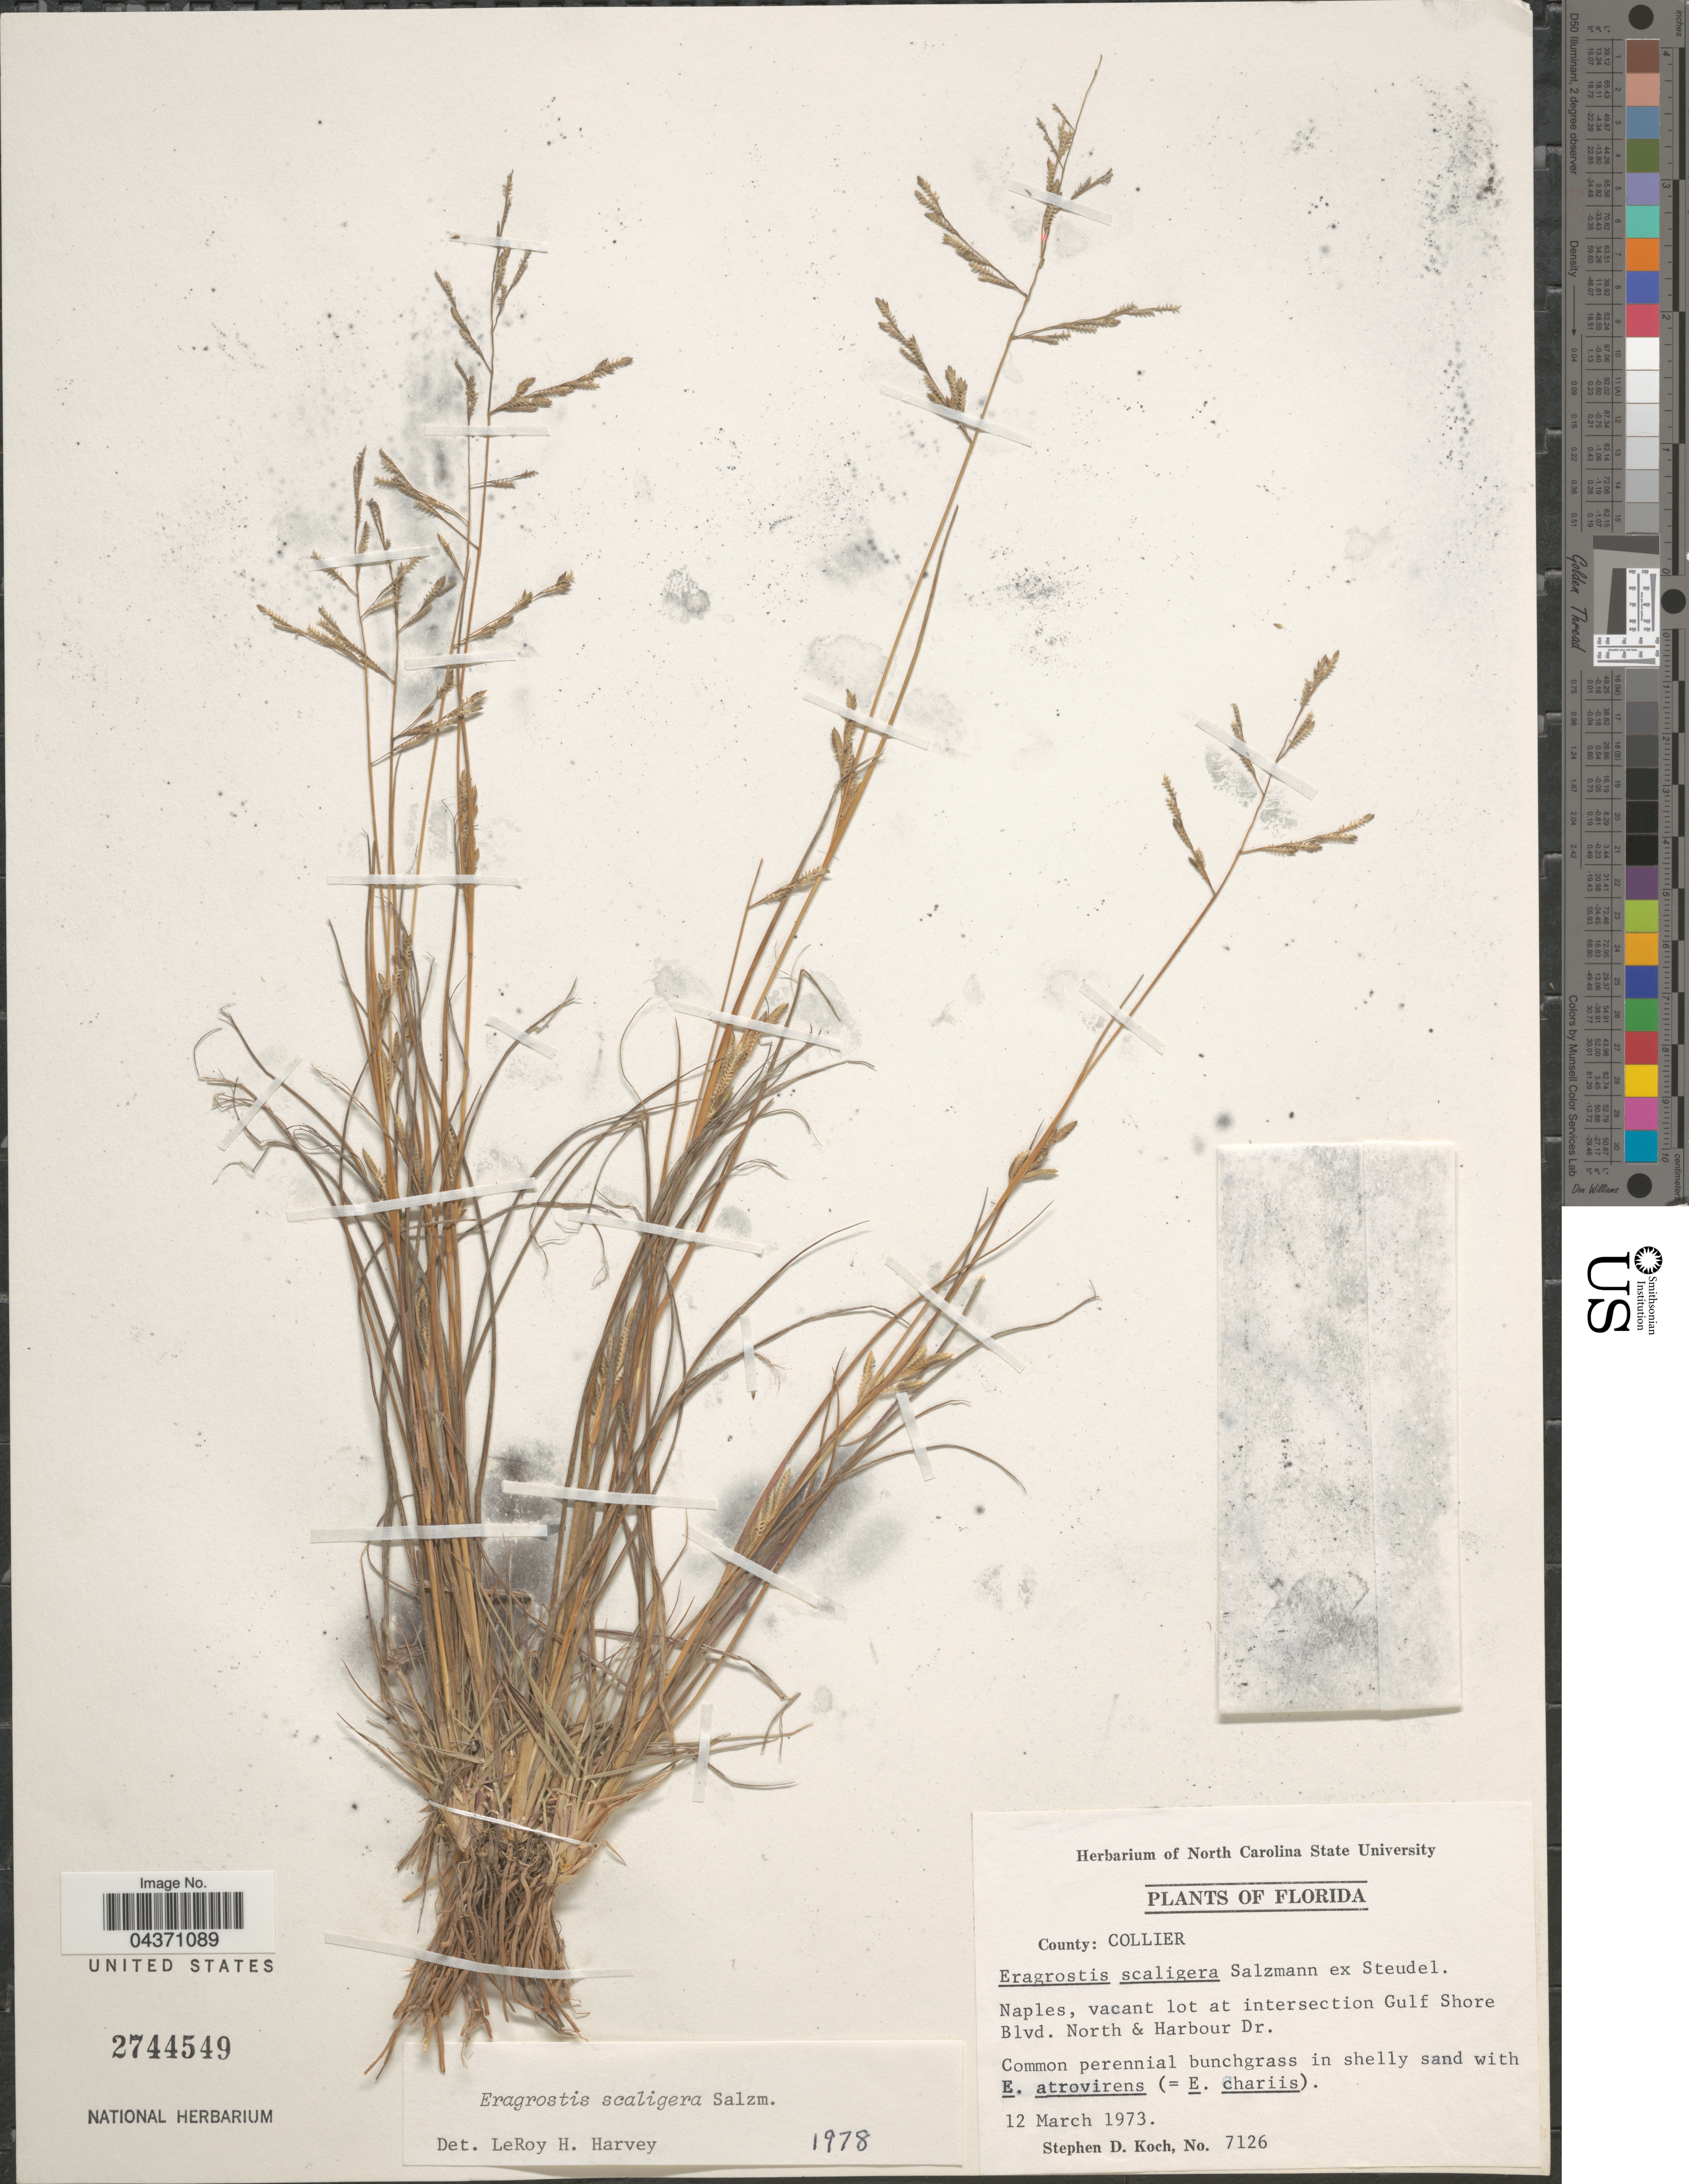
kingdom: Plantae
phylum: Tracheophyta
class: Liliopsida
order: Poales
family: Poaceae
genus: Eragrostis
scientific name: Eragrostis scaligera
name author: Salzm. ex Steud.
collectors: S. D. Koch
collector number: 7126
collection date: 1973-03-12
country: United States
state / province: Florida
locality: County: Collier. Naples, vacant lot at intersection Gulf Shore Blvd. North & Harbour Dr.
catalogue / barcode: US 2744549